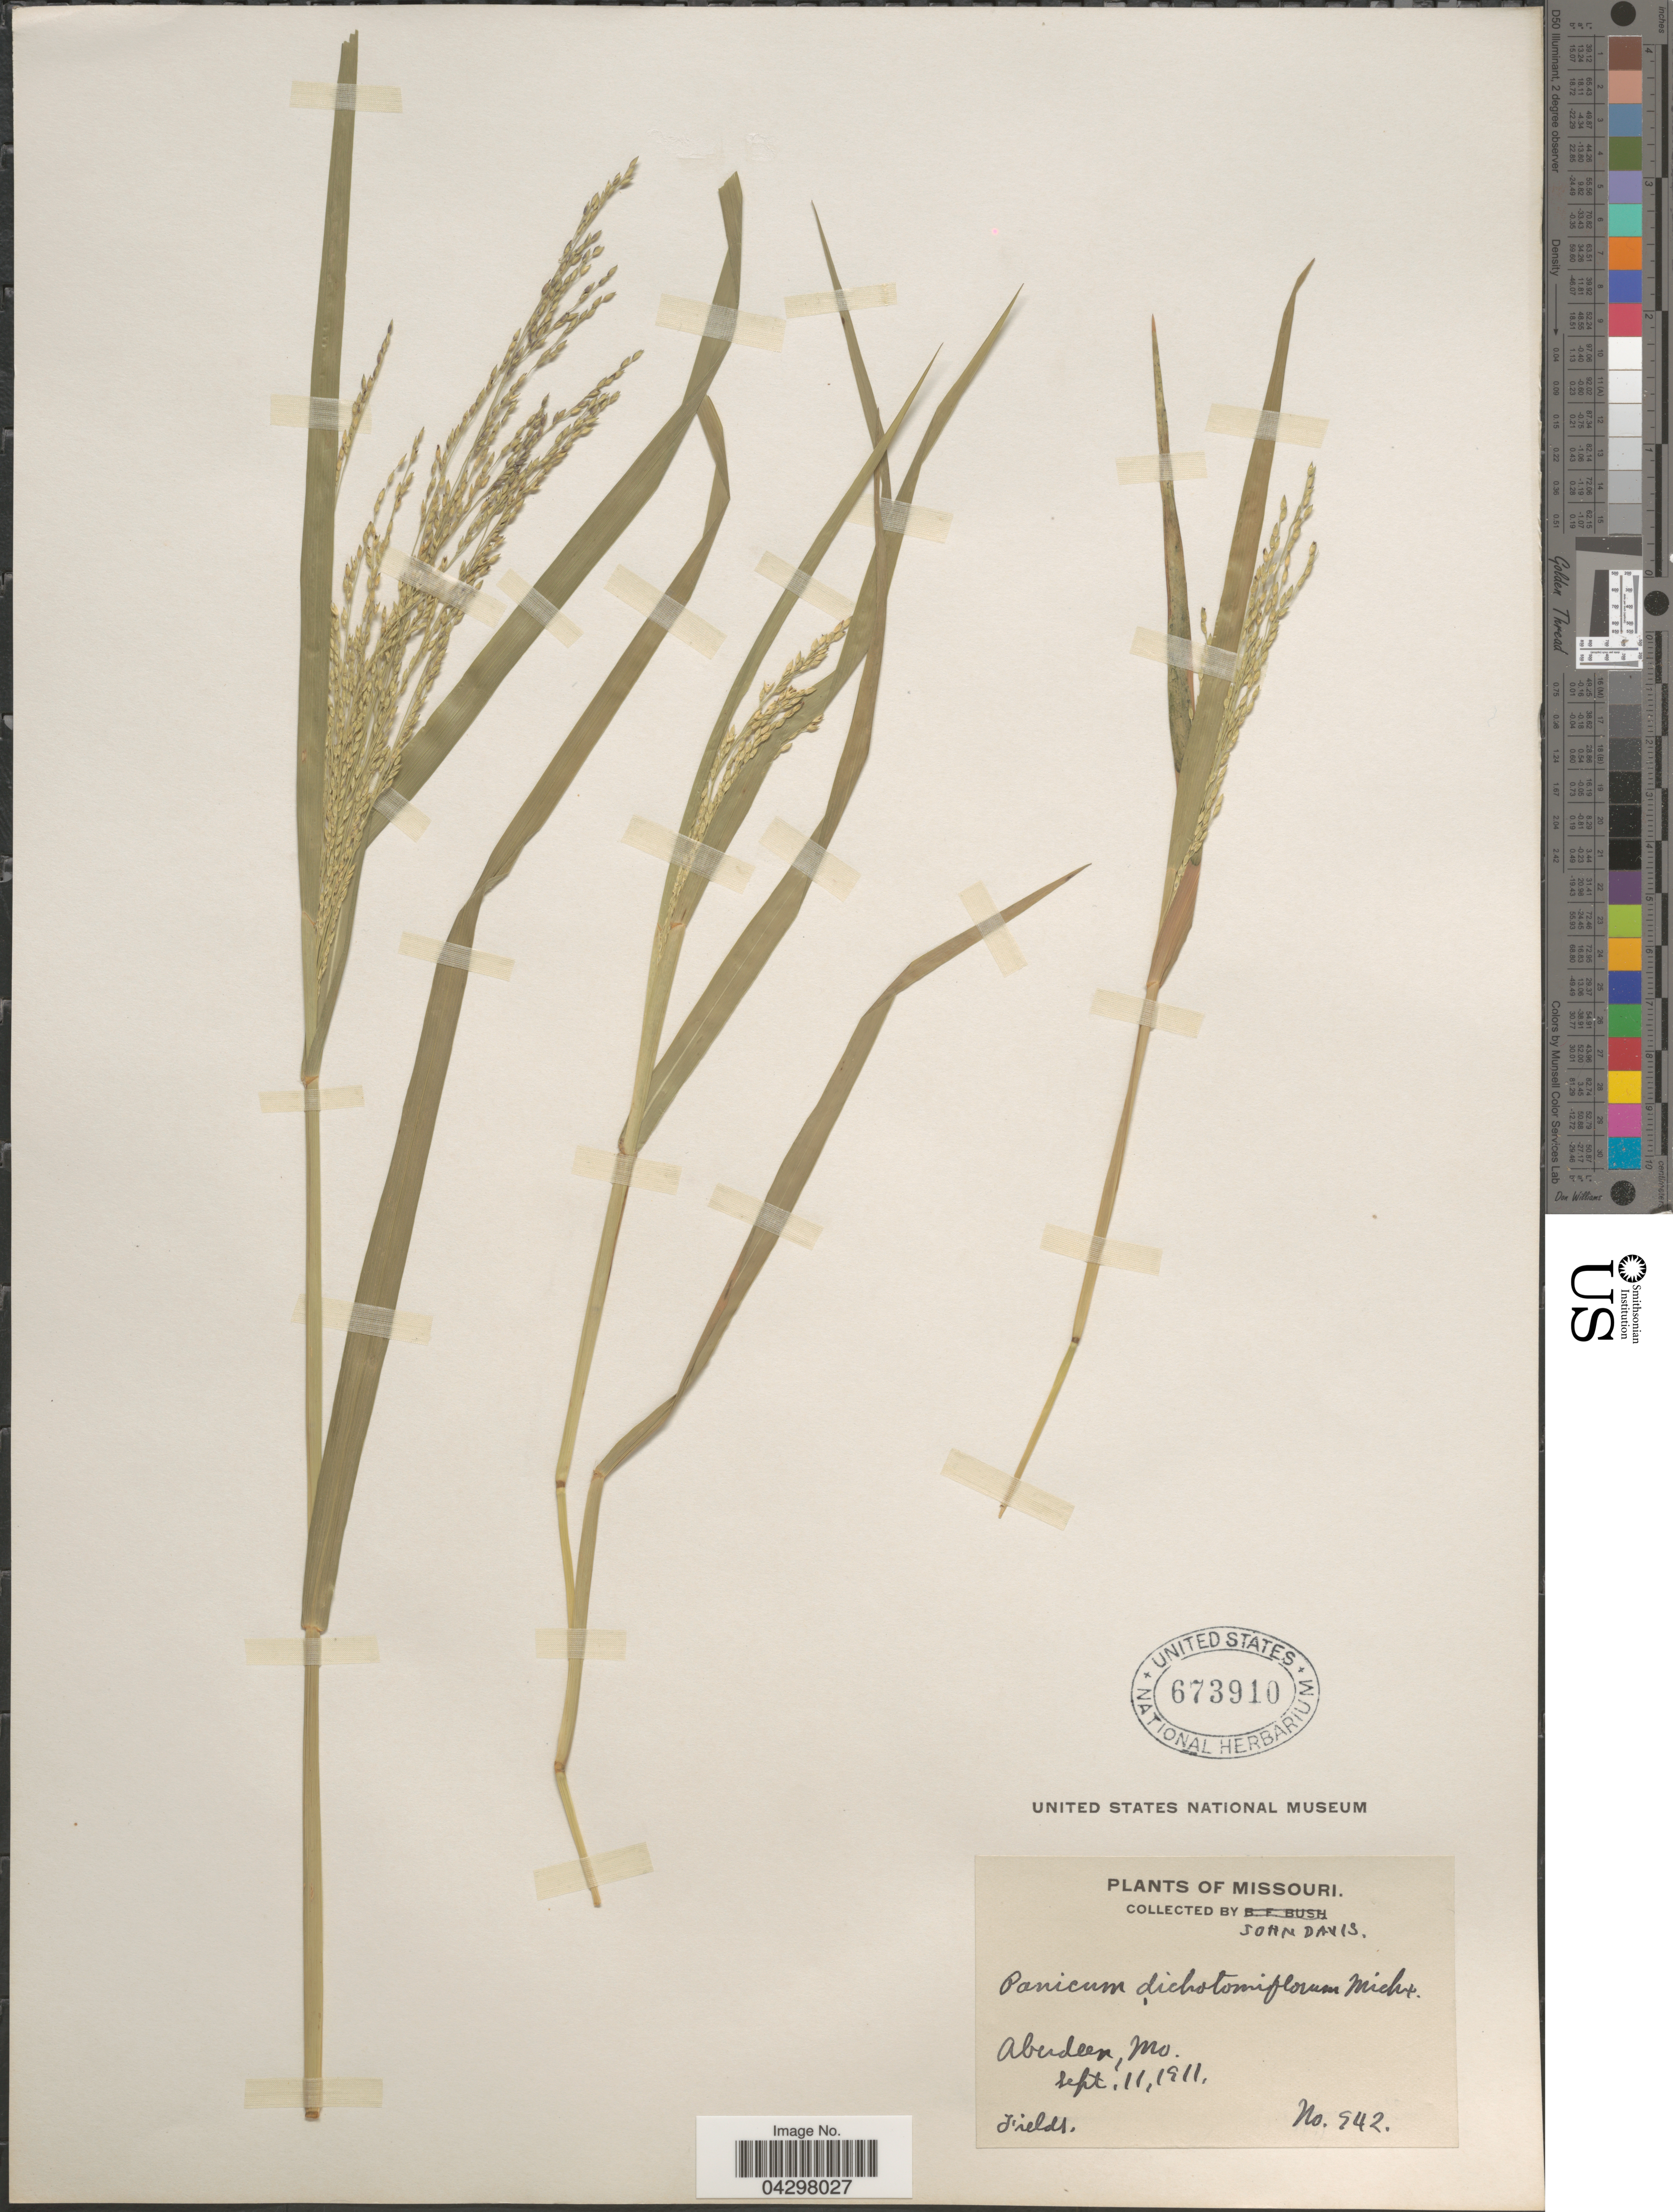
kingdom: Plantae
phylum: Tracheophyta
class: Liliopsida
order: Poales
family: Poaceae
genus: Panicum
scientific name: Panicum dichotomiflorum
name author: Michx.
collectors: J. Davis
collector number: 942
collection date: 1911-09-11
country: United States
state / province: Missouri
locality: Aberdeen.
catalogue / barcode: US 673910